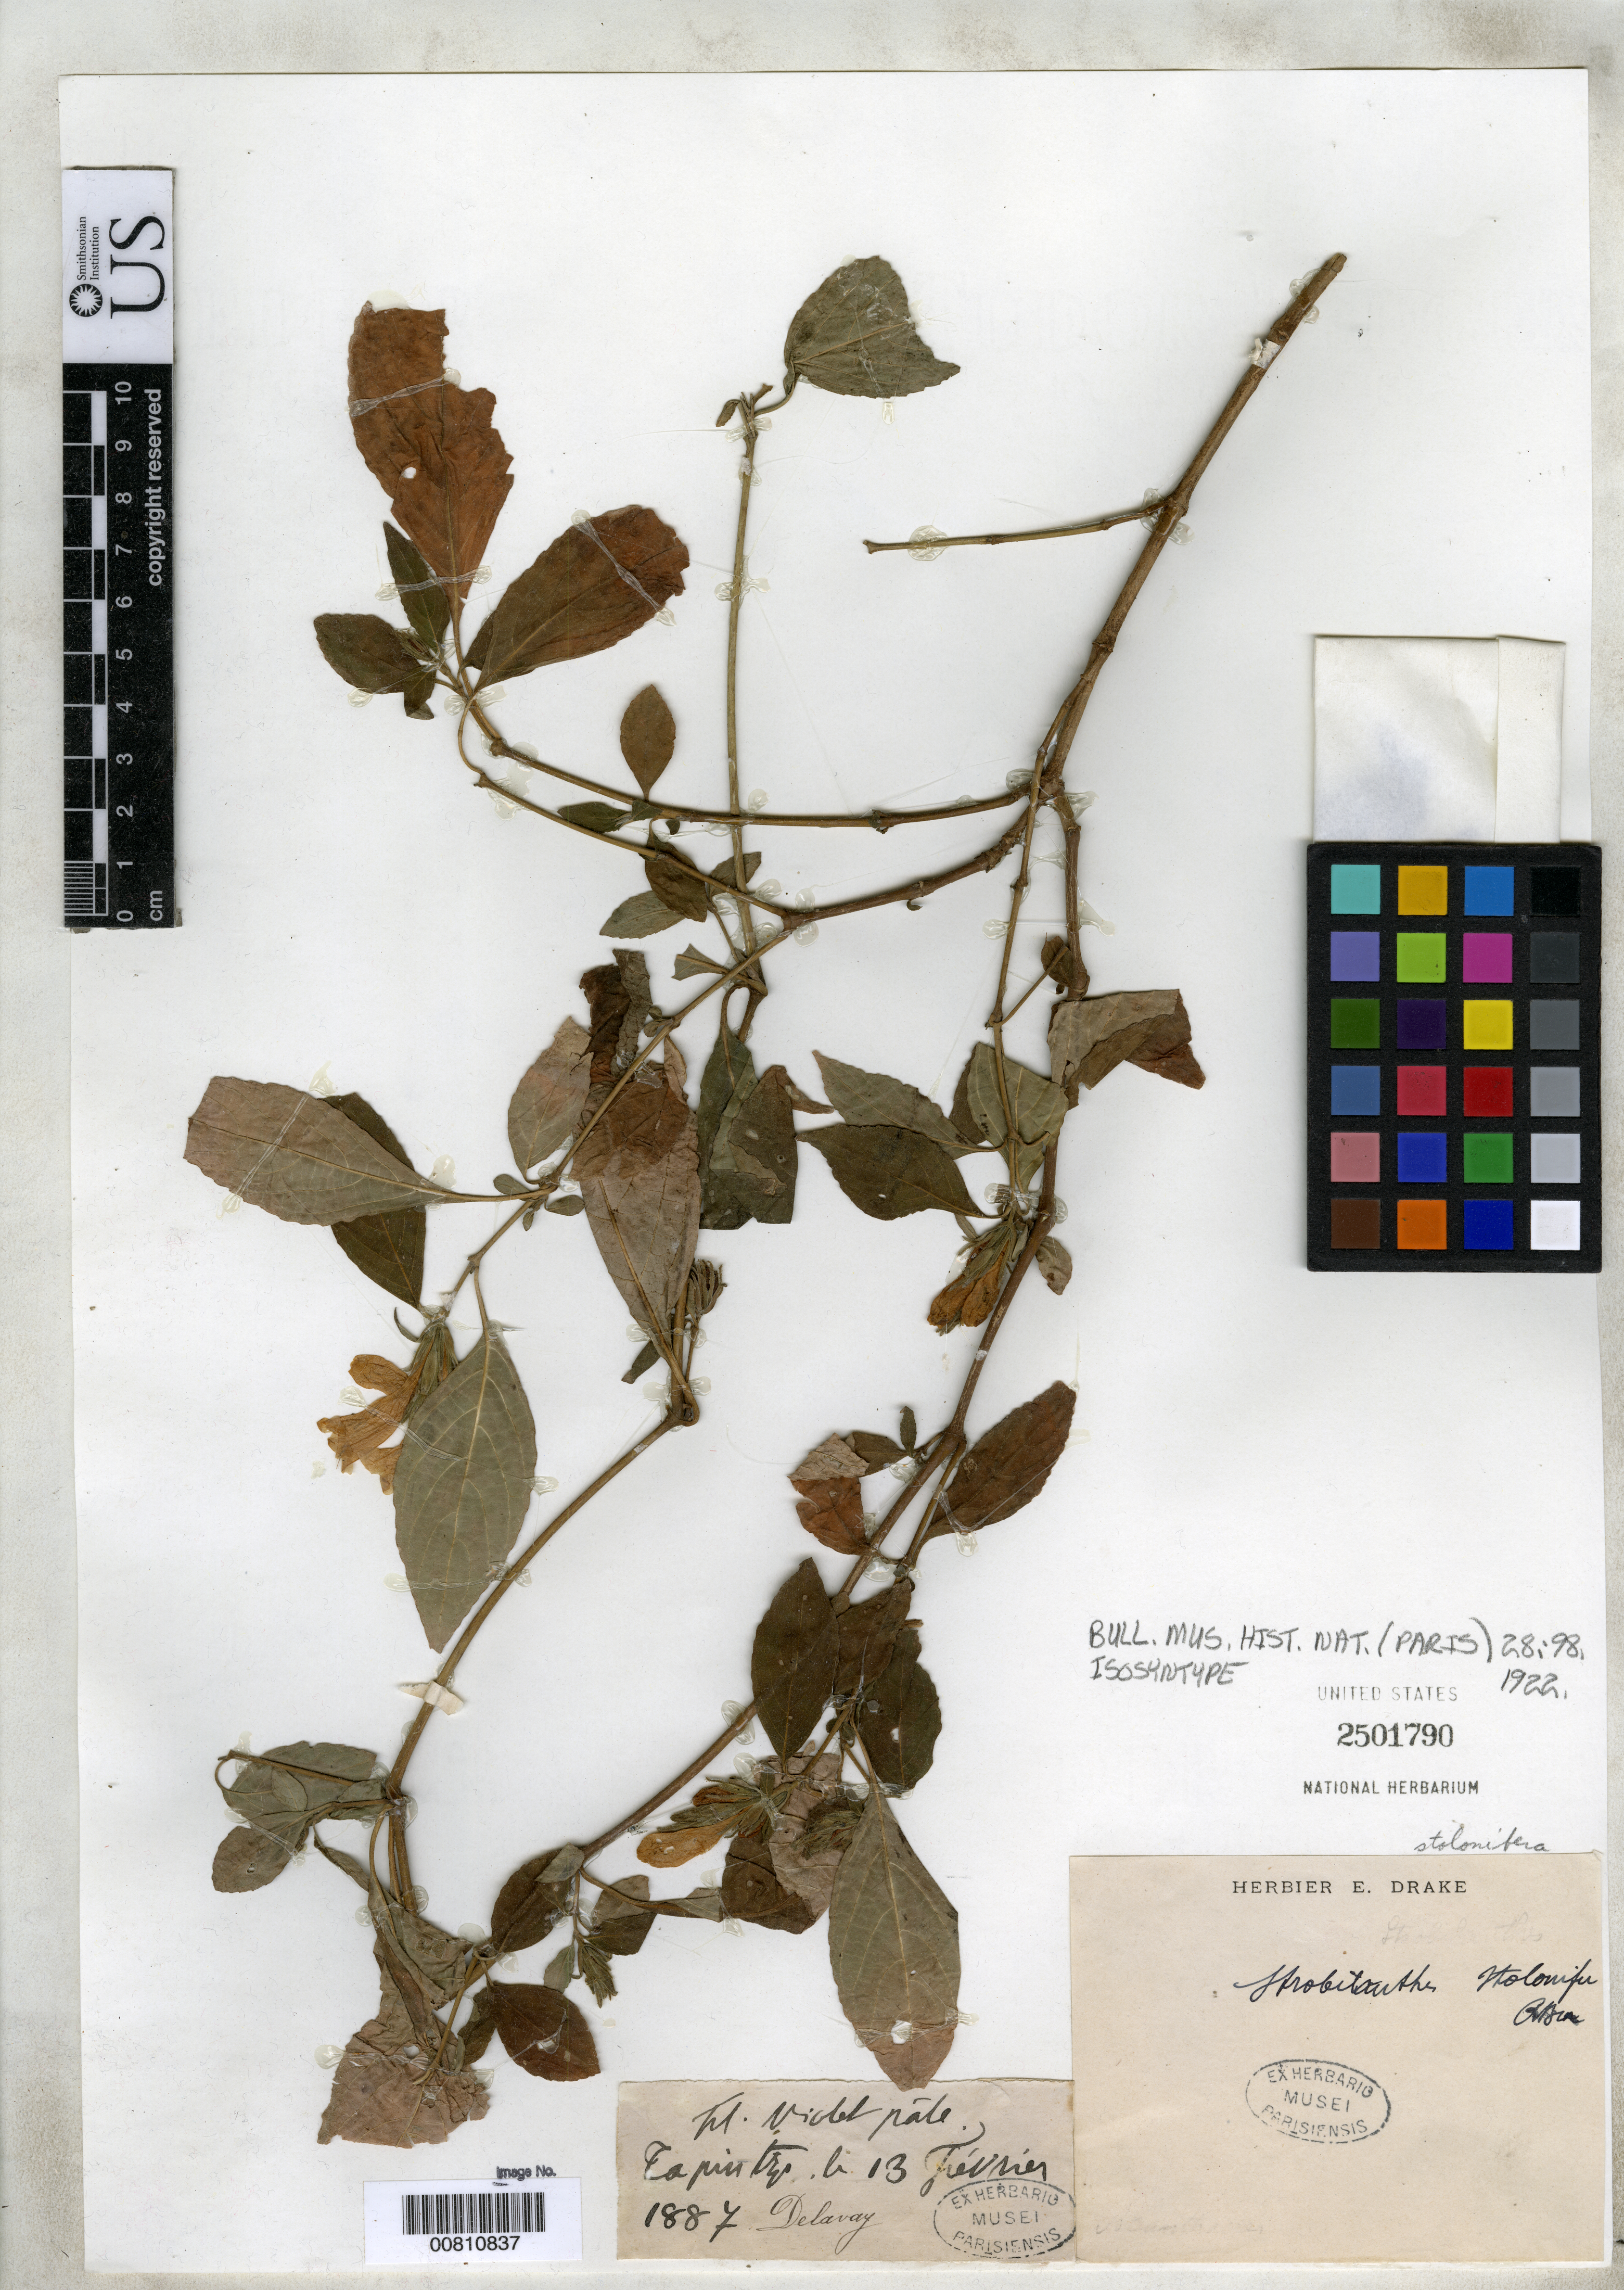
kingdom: Plantae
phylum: Tracheophyta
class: Magnoliopsida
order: Lamiales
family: Acanthaceae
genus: Strobilanthes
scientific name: Strobilanthes stolonifer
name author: Benoist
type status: Isosyntype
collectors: P. Delavay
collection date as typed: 13 Feb 1887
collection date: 1887-02-13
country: China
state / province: Yunnan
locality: Ta pin tze.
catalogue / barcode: US 2501790